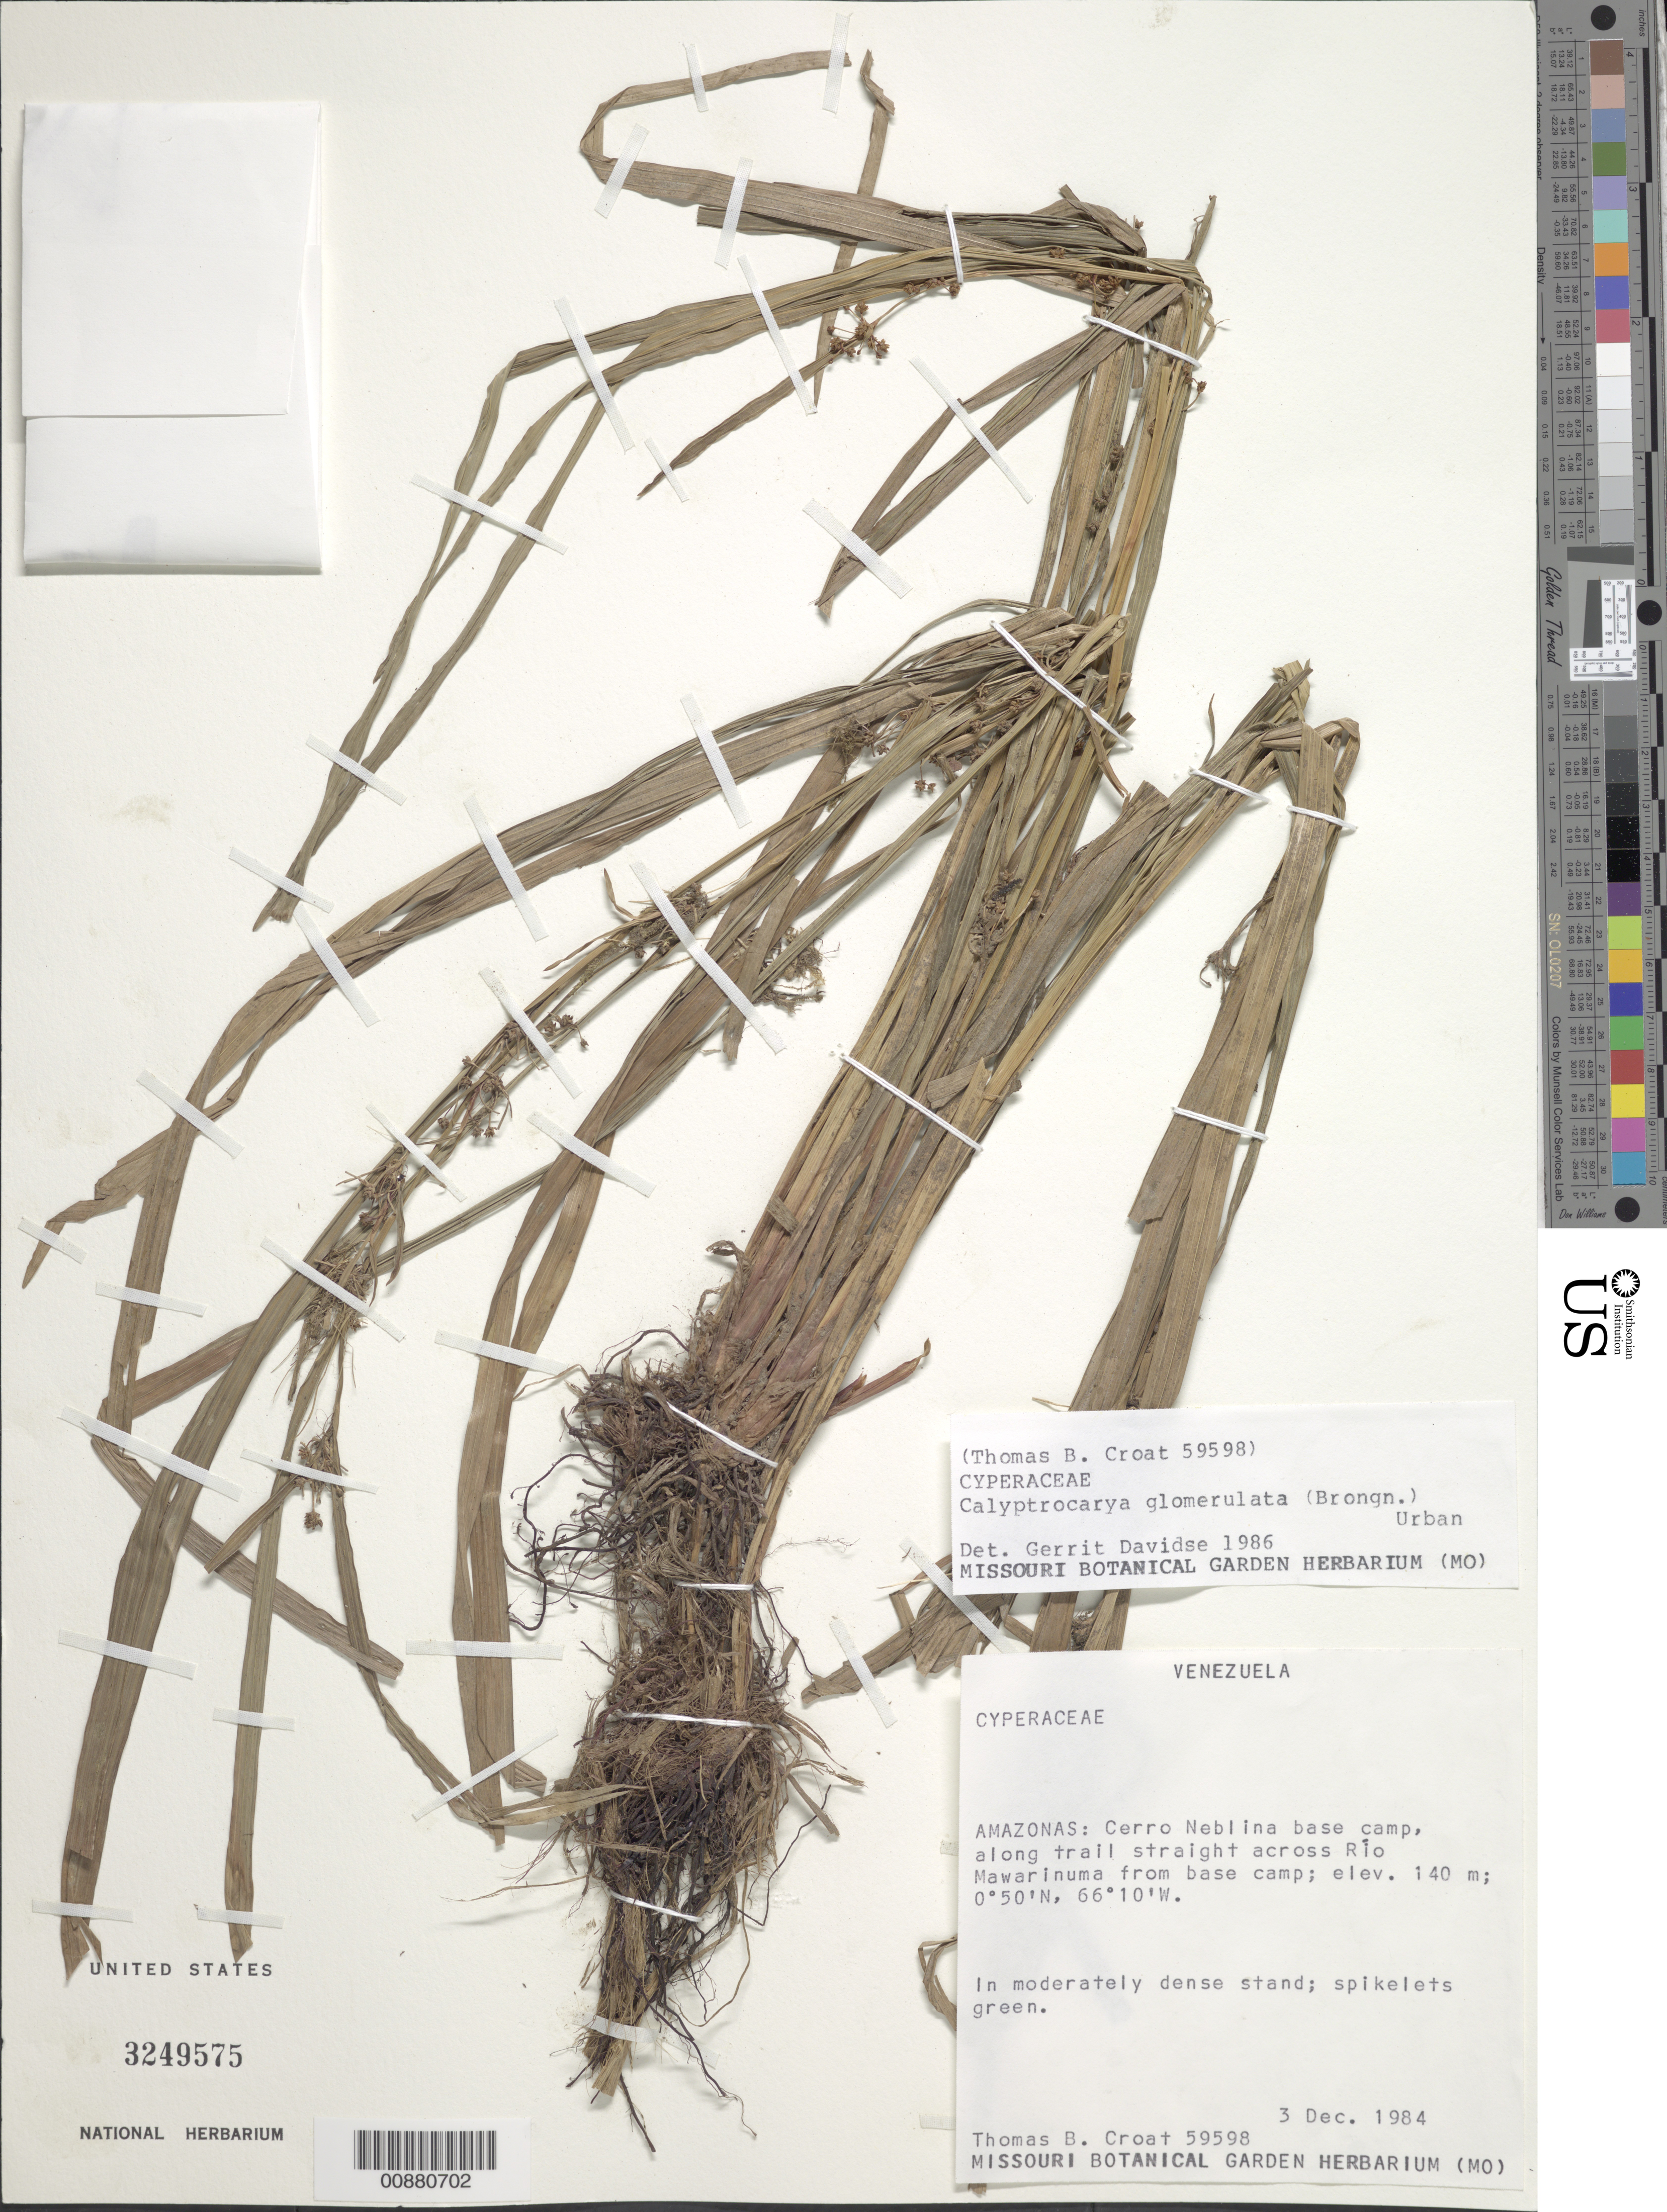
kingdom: Plantae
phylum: Tracheophyta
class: Liliopsida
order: Poales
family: Cyperaceae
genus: Calyptrocarya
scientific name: Calyptrocarya glomerulata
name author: (Brongn.) Urb.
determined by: Davidse, Gerrit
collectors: T. B. Croat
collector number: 59598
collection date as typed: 3-Dec-84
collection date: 1984-12-03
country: Venezuela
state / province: Amazonas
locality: Cerro Neblina Base Camp, across Río Mawarinuma from Base Camp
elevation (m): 140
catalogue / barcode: US 3249575